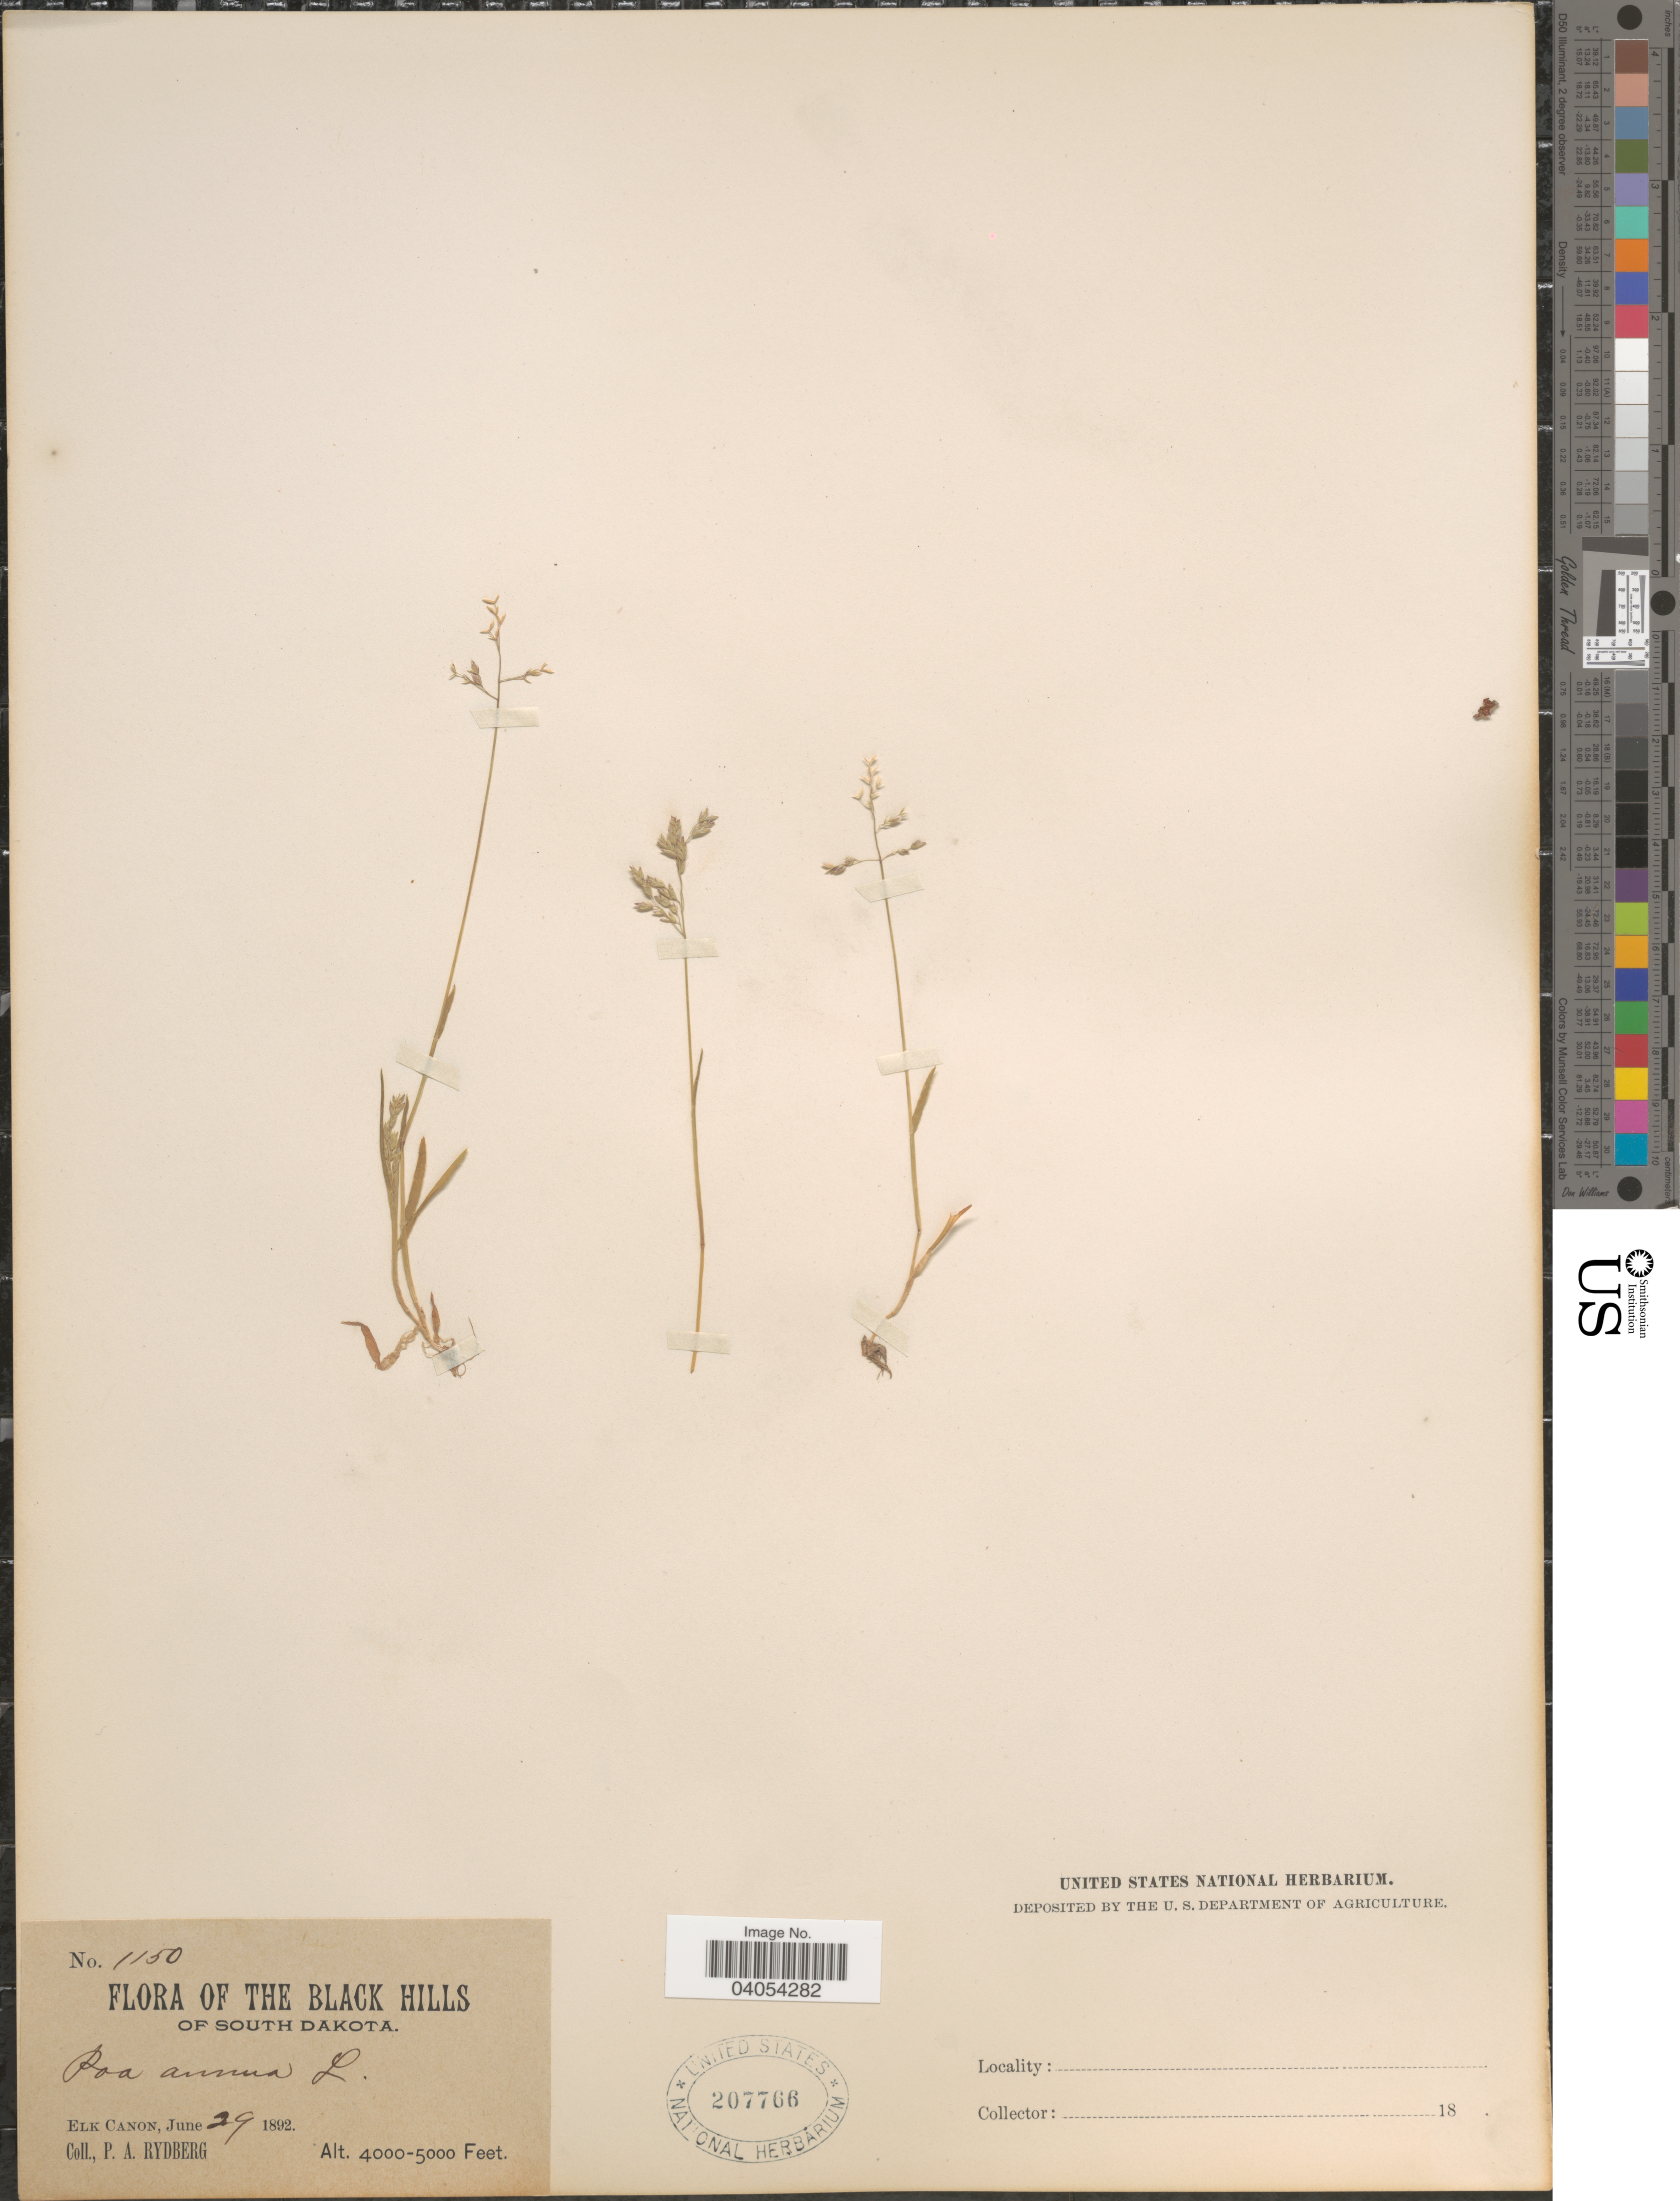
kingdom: Plantae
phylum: Tracheophyta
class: Liliopsida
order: Poales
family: Poaceae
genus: Poa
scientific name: Poa annua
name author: L.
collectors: P. A. Rydberg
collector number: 1150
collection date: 1892-06-29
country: United States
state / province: South Dakota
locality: The Black Hills of South Dakota. Elk Canon.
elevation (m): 1219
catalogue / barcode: US 207766